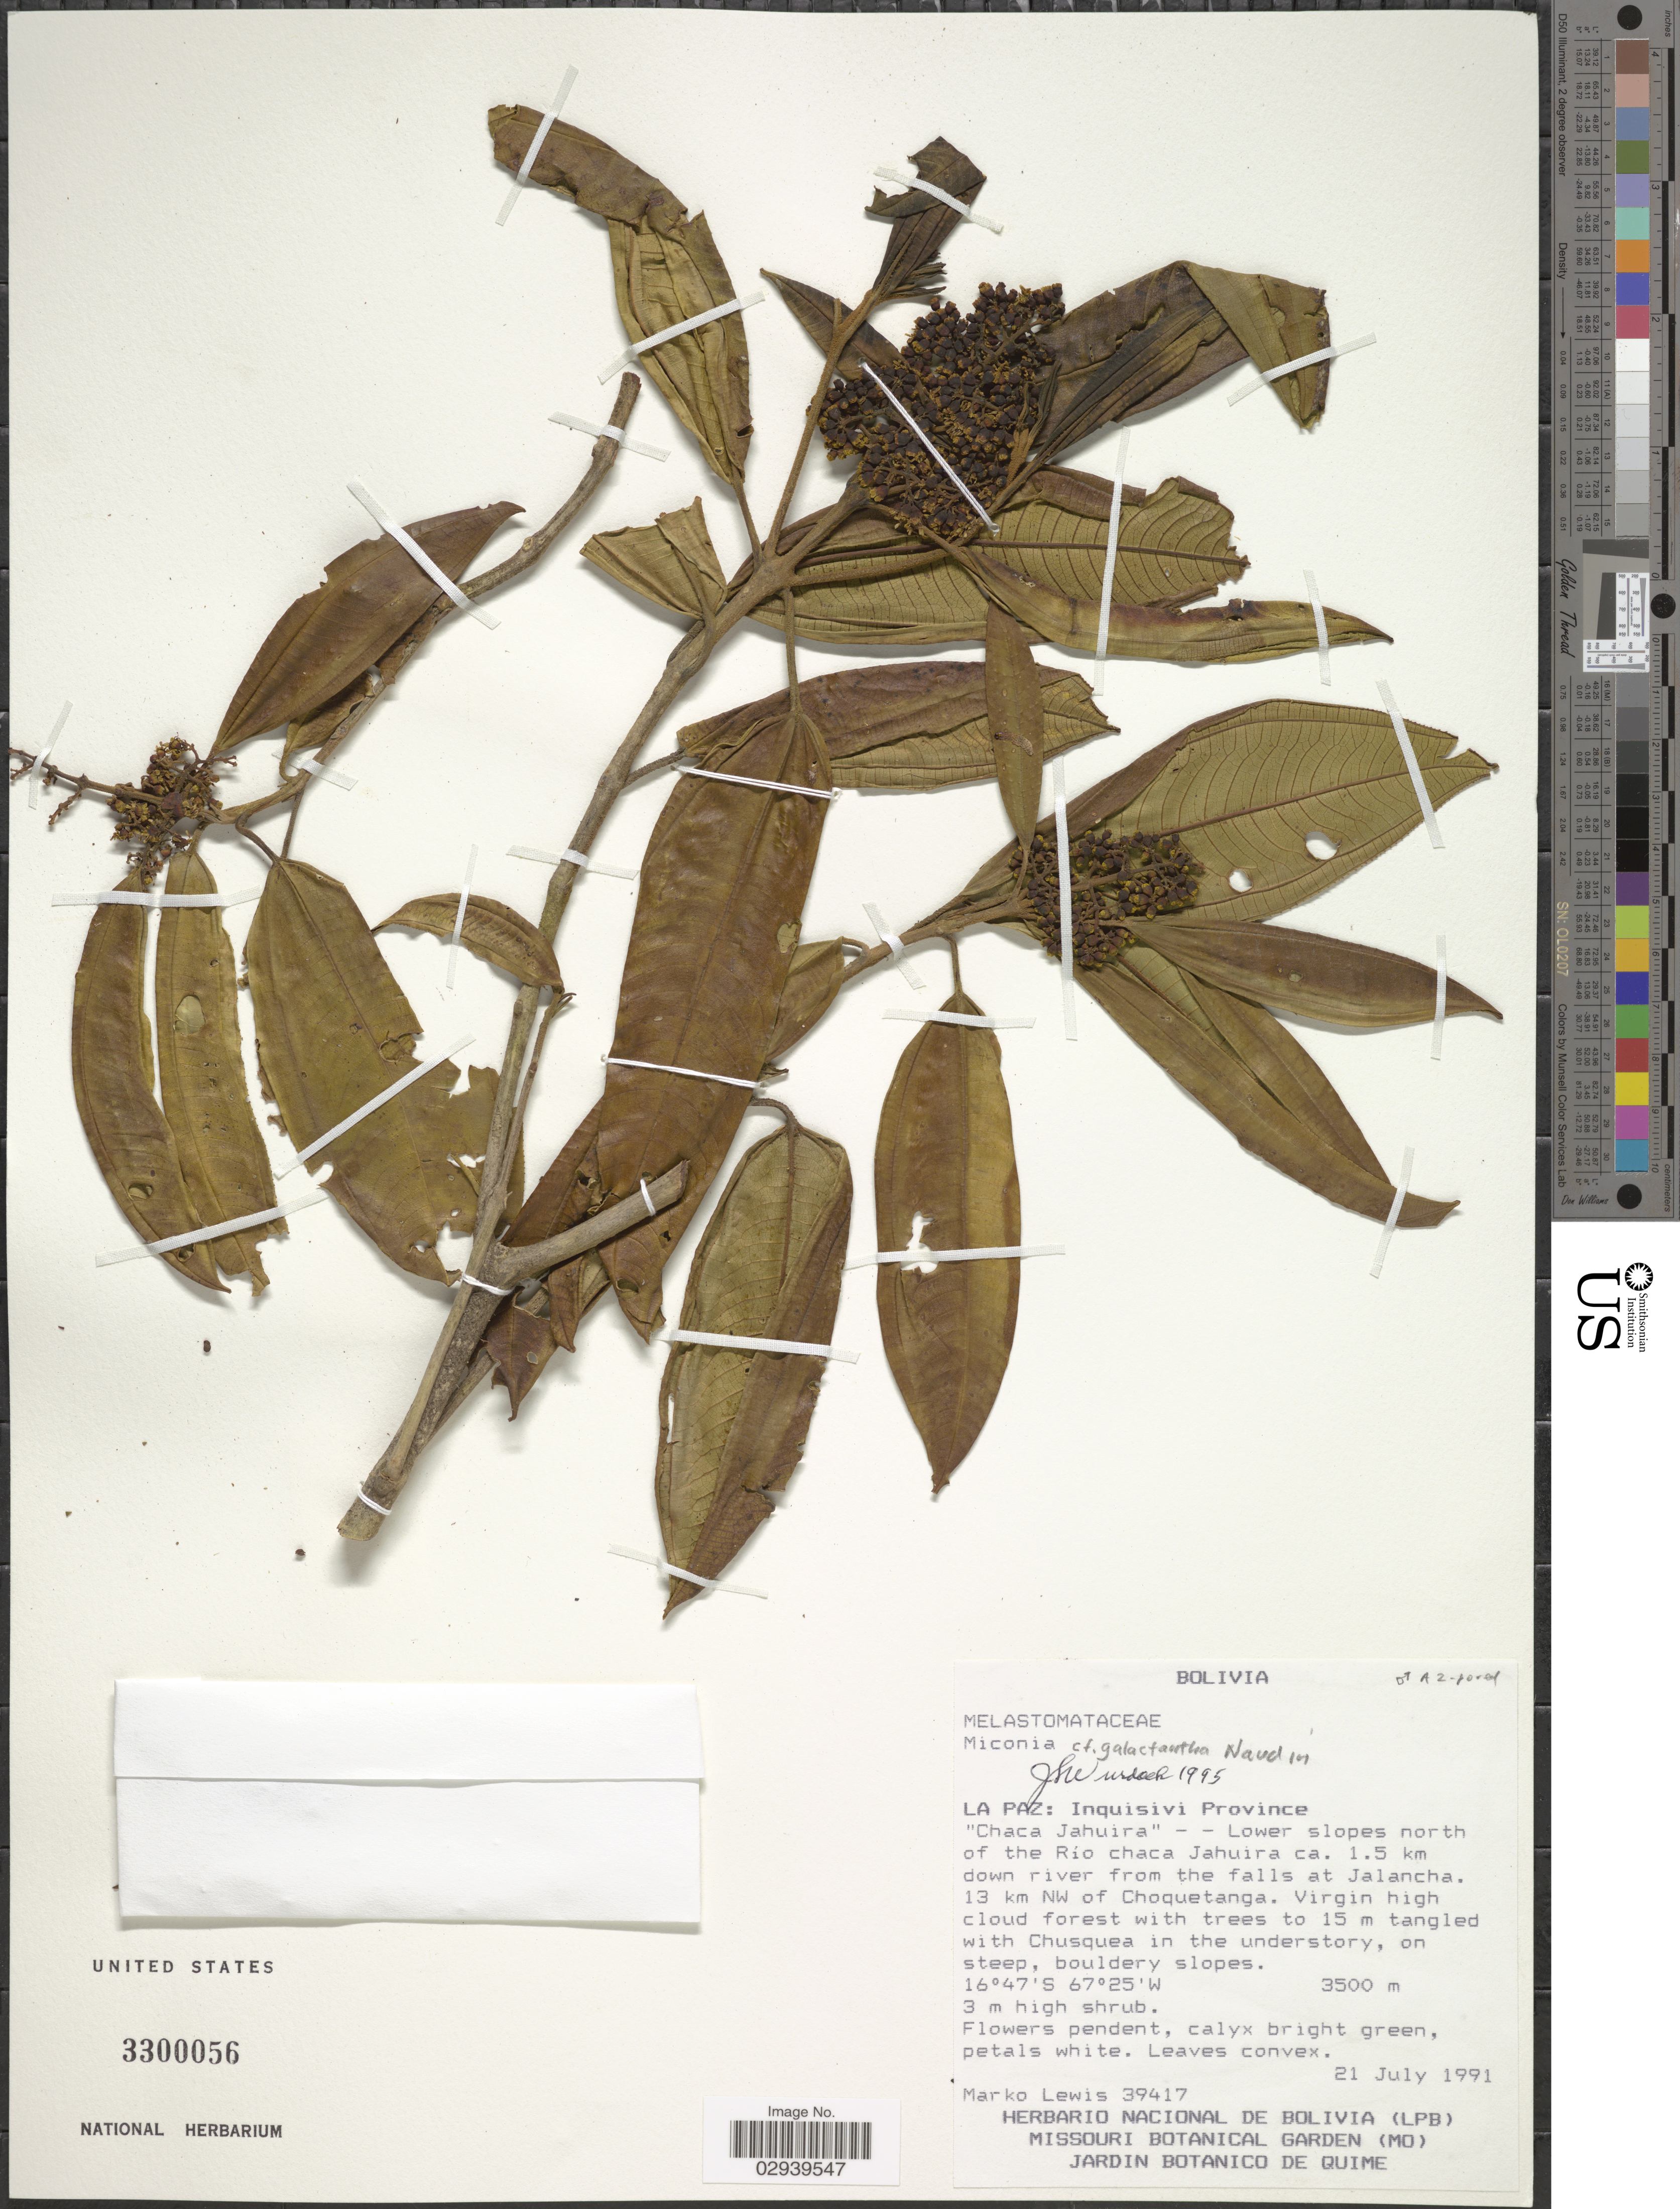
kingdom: Plantae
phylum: Tracheophyta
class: Magnoliopsida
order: Myrtales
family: Melastomataceae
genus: Miconia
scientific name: Miconia galactantha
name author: Naudin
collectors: M. A. Lewis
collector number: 39417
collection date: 1991-07-21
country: Bolivia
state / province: La Paz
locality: Inquisivi Province, "Chaca Jahuira" - - Lower slopes north of the Rio chaca Jahuira ca. 1.5 km down river from the falls at Jalancha. 13 km NW of Choquetanga.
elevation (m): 3500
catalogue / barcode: US 3300056